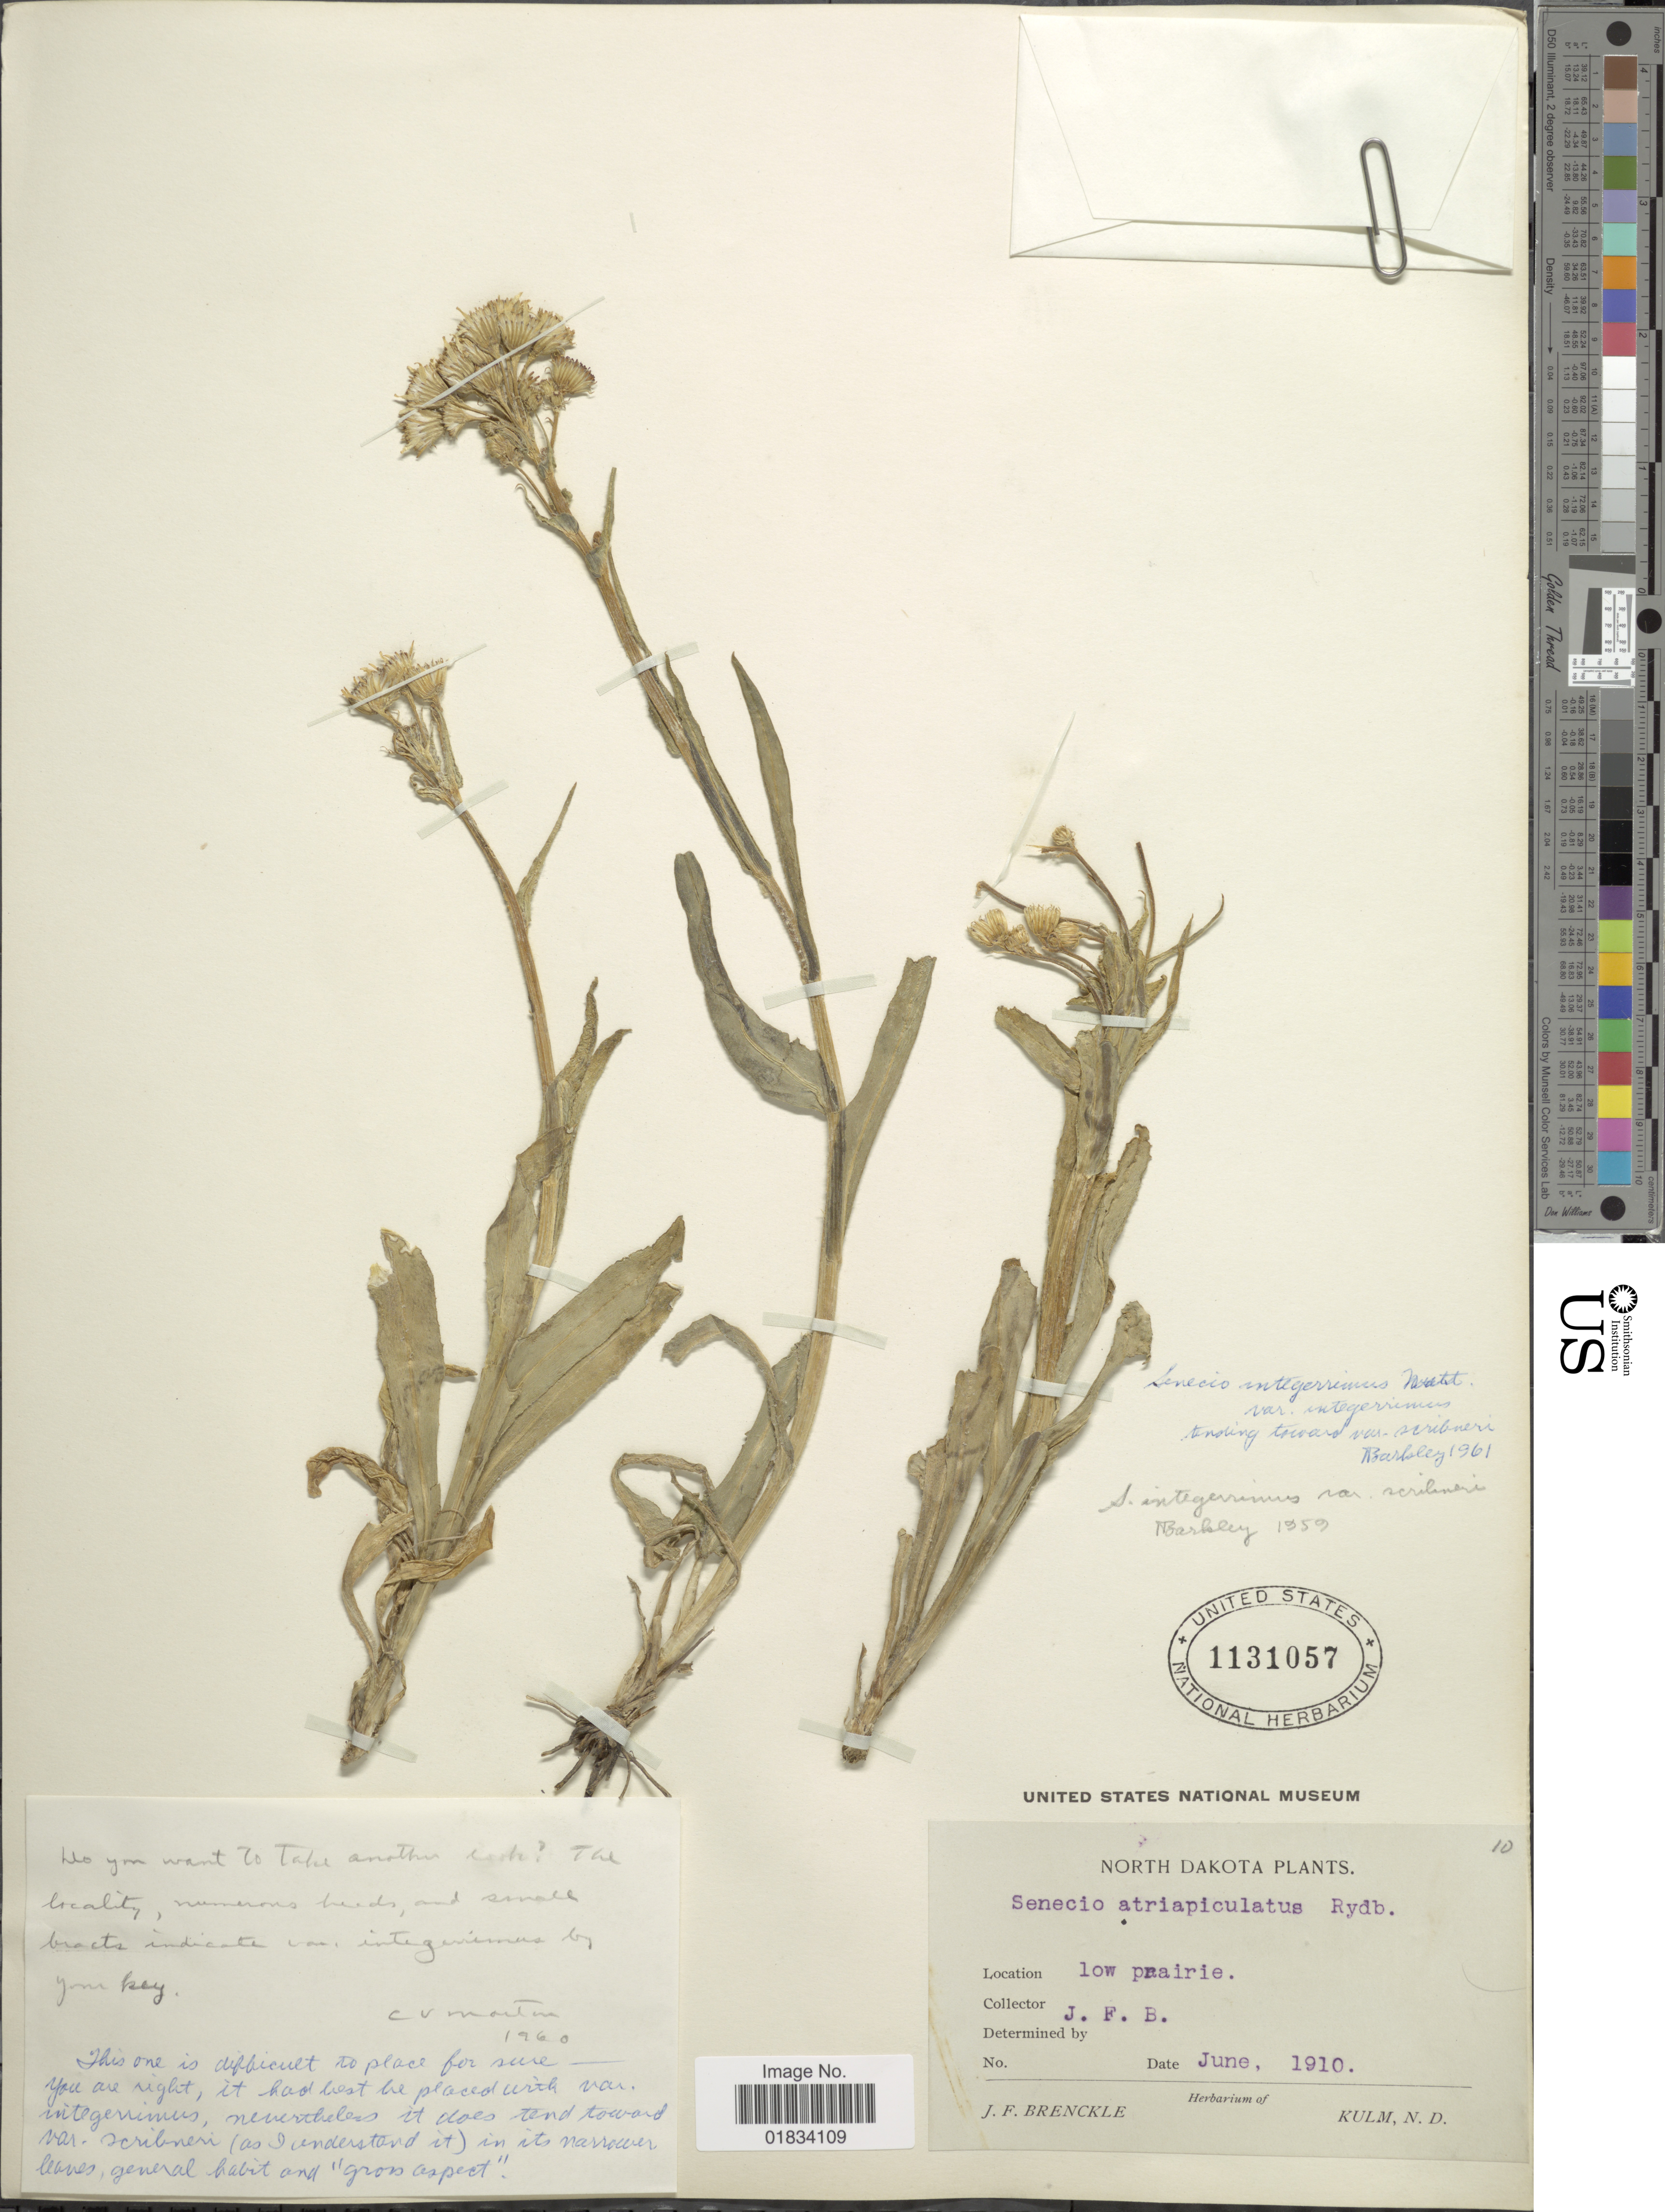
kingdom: Plantae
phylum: Tracheophyta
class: Magnoliopsida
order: Asterales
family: Asteraceae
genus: Senecio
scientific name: Senecio integerrimus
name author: Nutt.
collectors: J. Brenckle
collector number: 10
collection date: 1910-06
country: United States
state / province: North Dakota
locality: Low prairie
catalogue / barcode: US 1131057